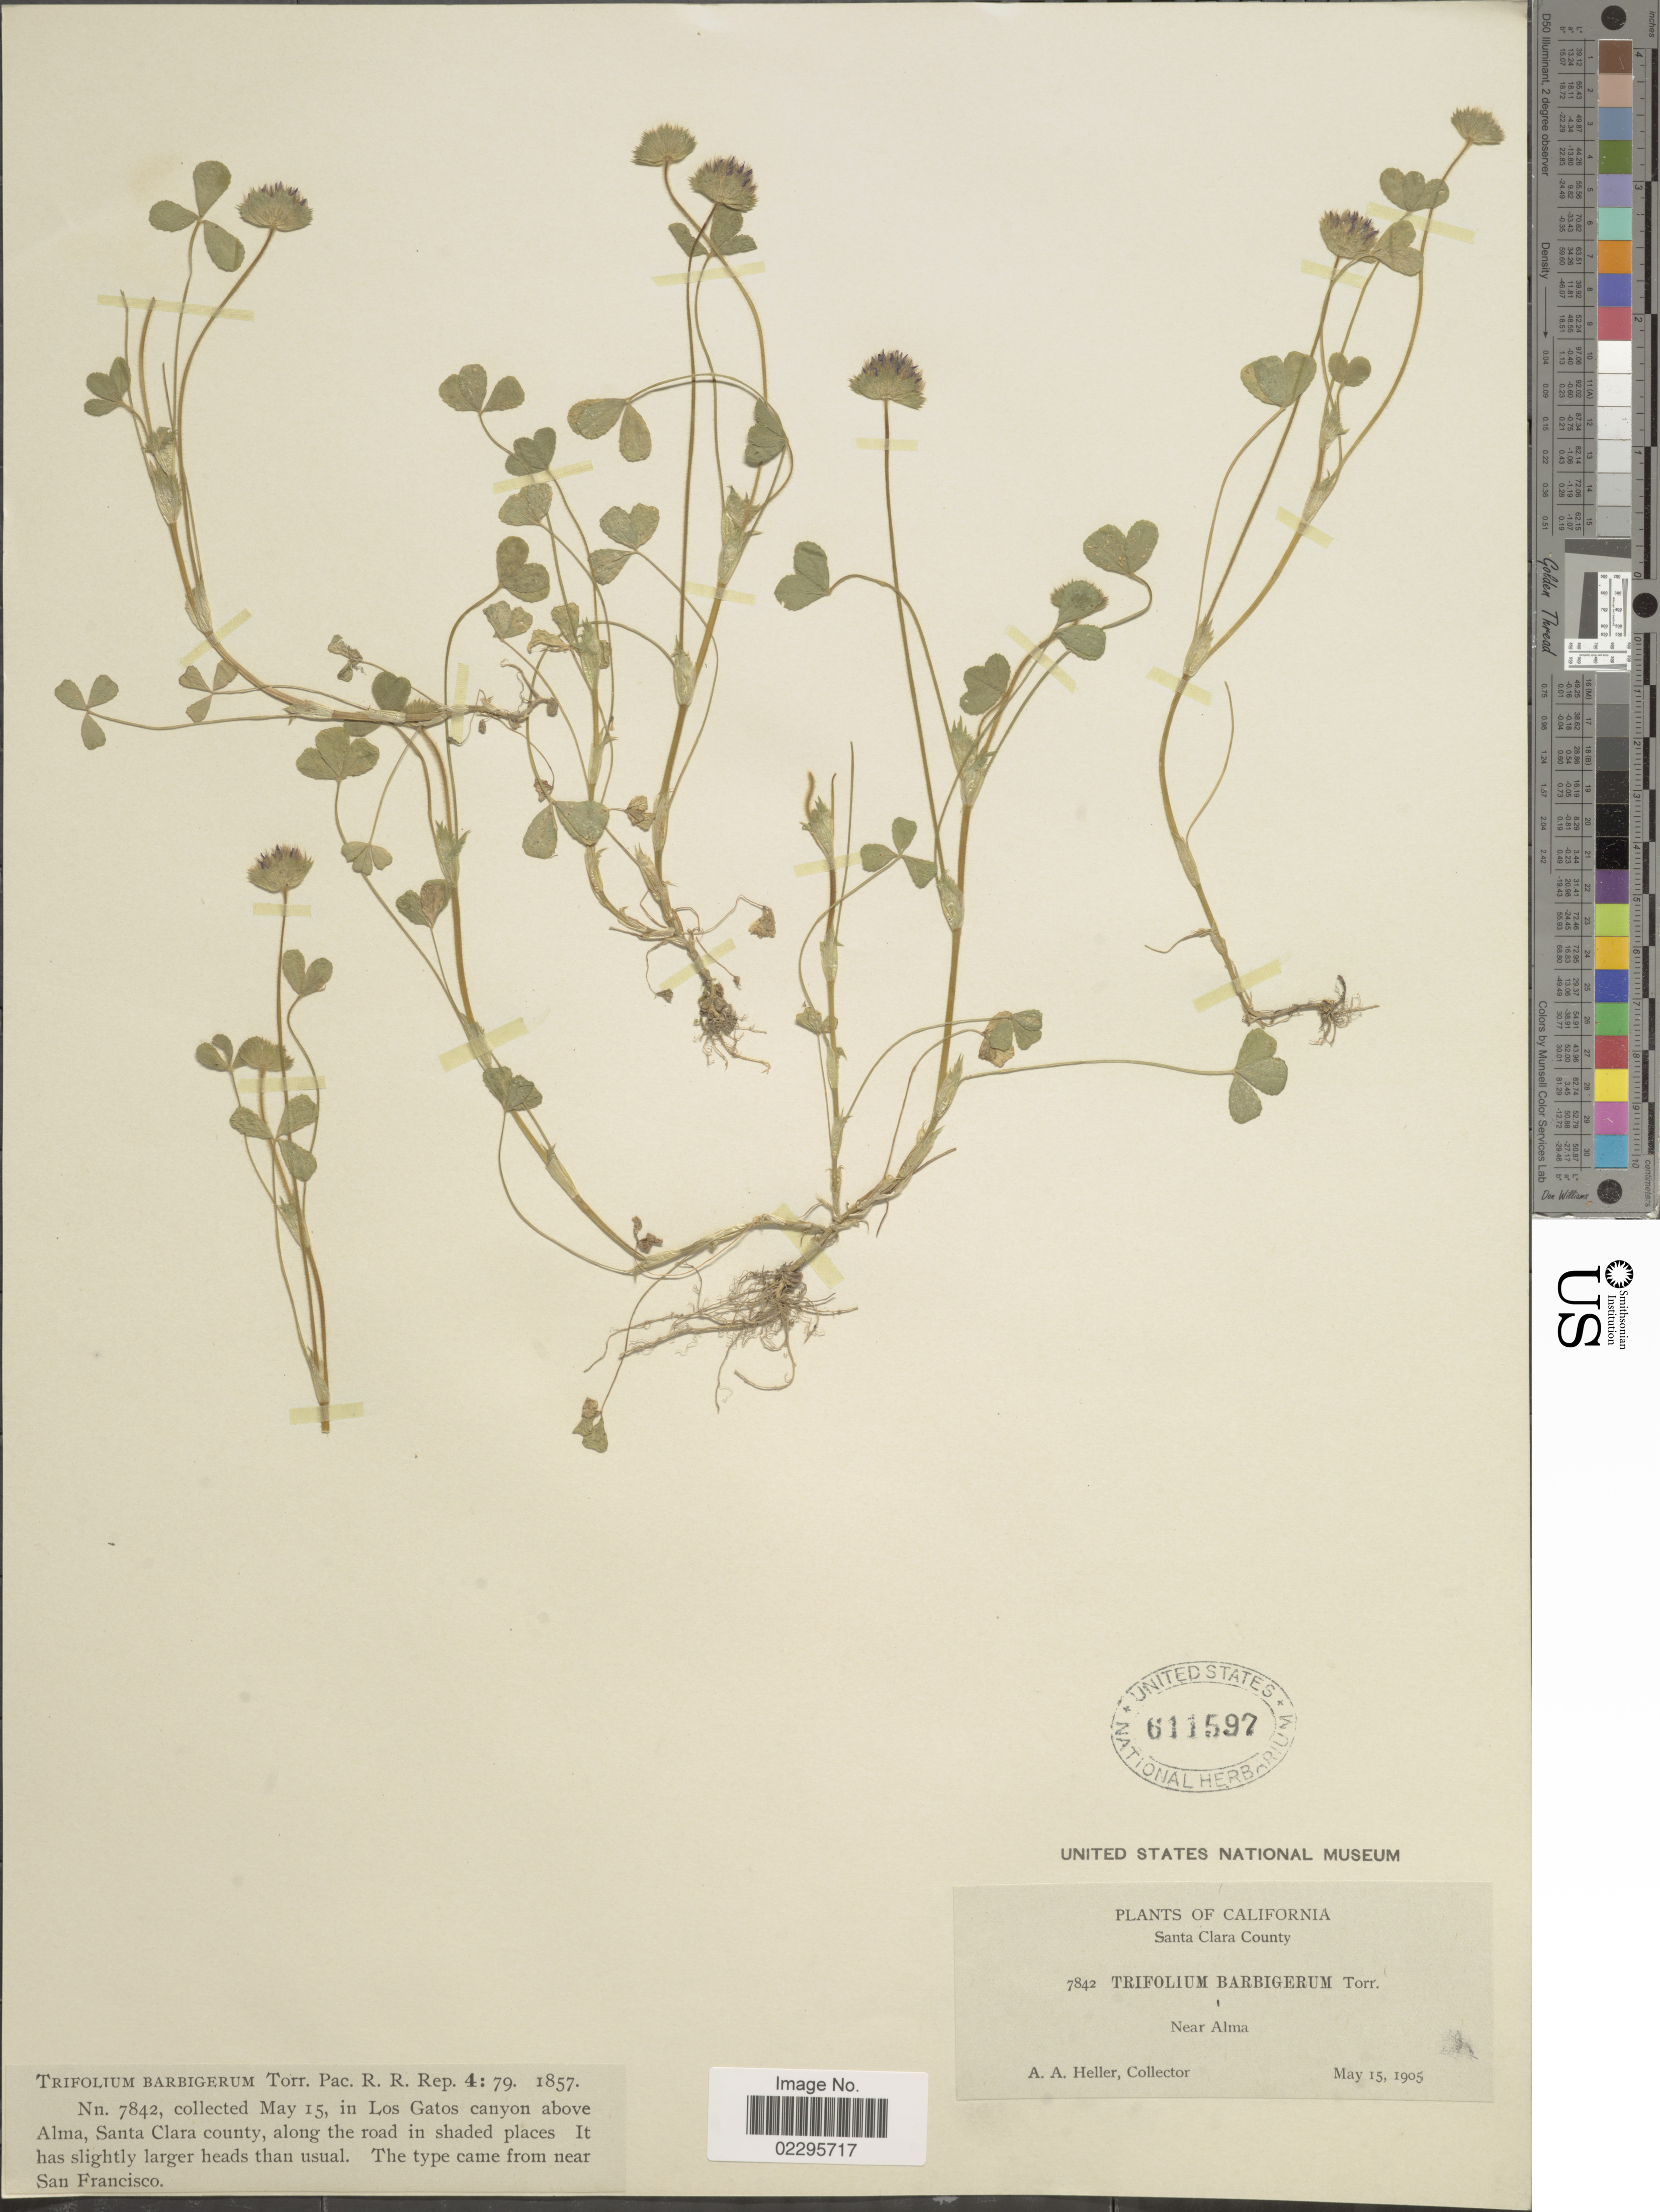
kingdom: Plantae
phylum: Tracheophyta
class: Magnoliopsida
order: Fabales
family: Fabaceae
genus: Trifolium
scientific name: Trifolium barbigerum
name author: Torr.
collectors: A. A. Heller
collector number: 7842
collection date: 1905-05-15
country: United States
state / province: California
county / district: Santa Clara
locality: Santa Clara County, in Los Gatos canyon above Alma, Santa Clara county, along the road in shaded places, near Alma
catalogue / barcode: US 611597